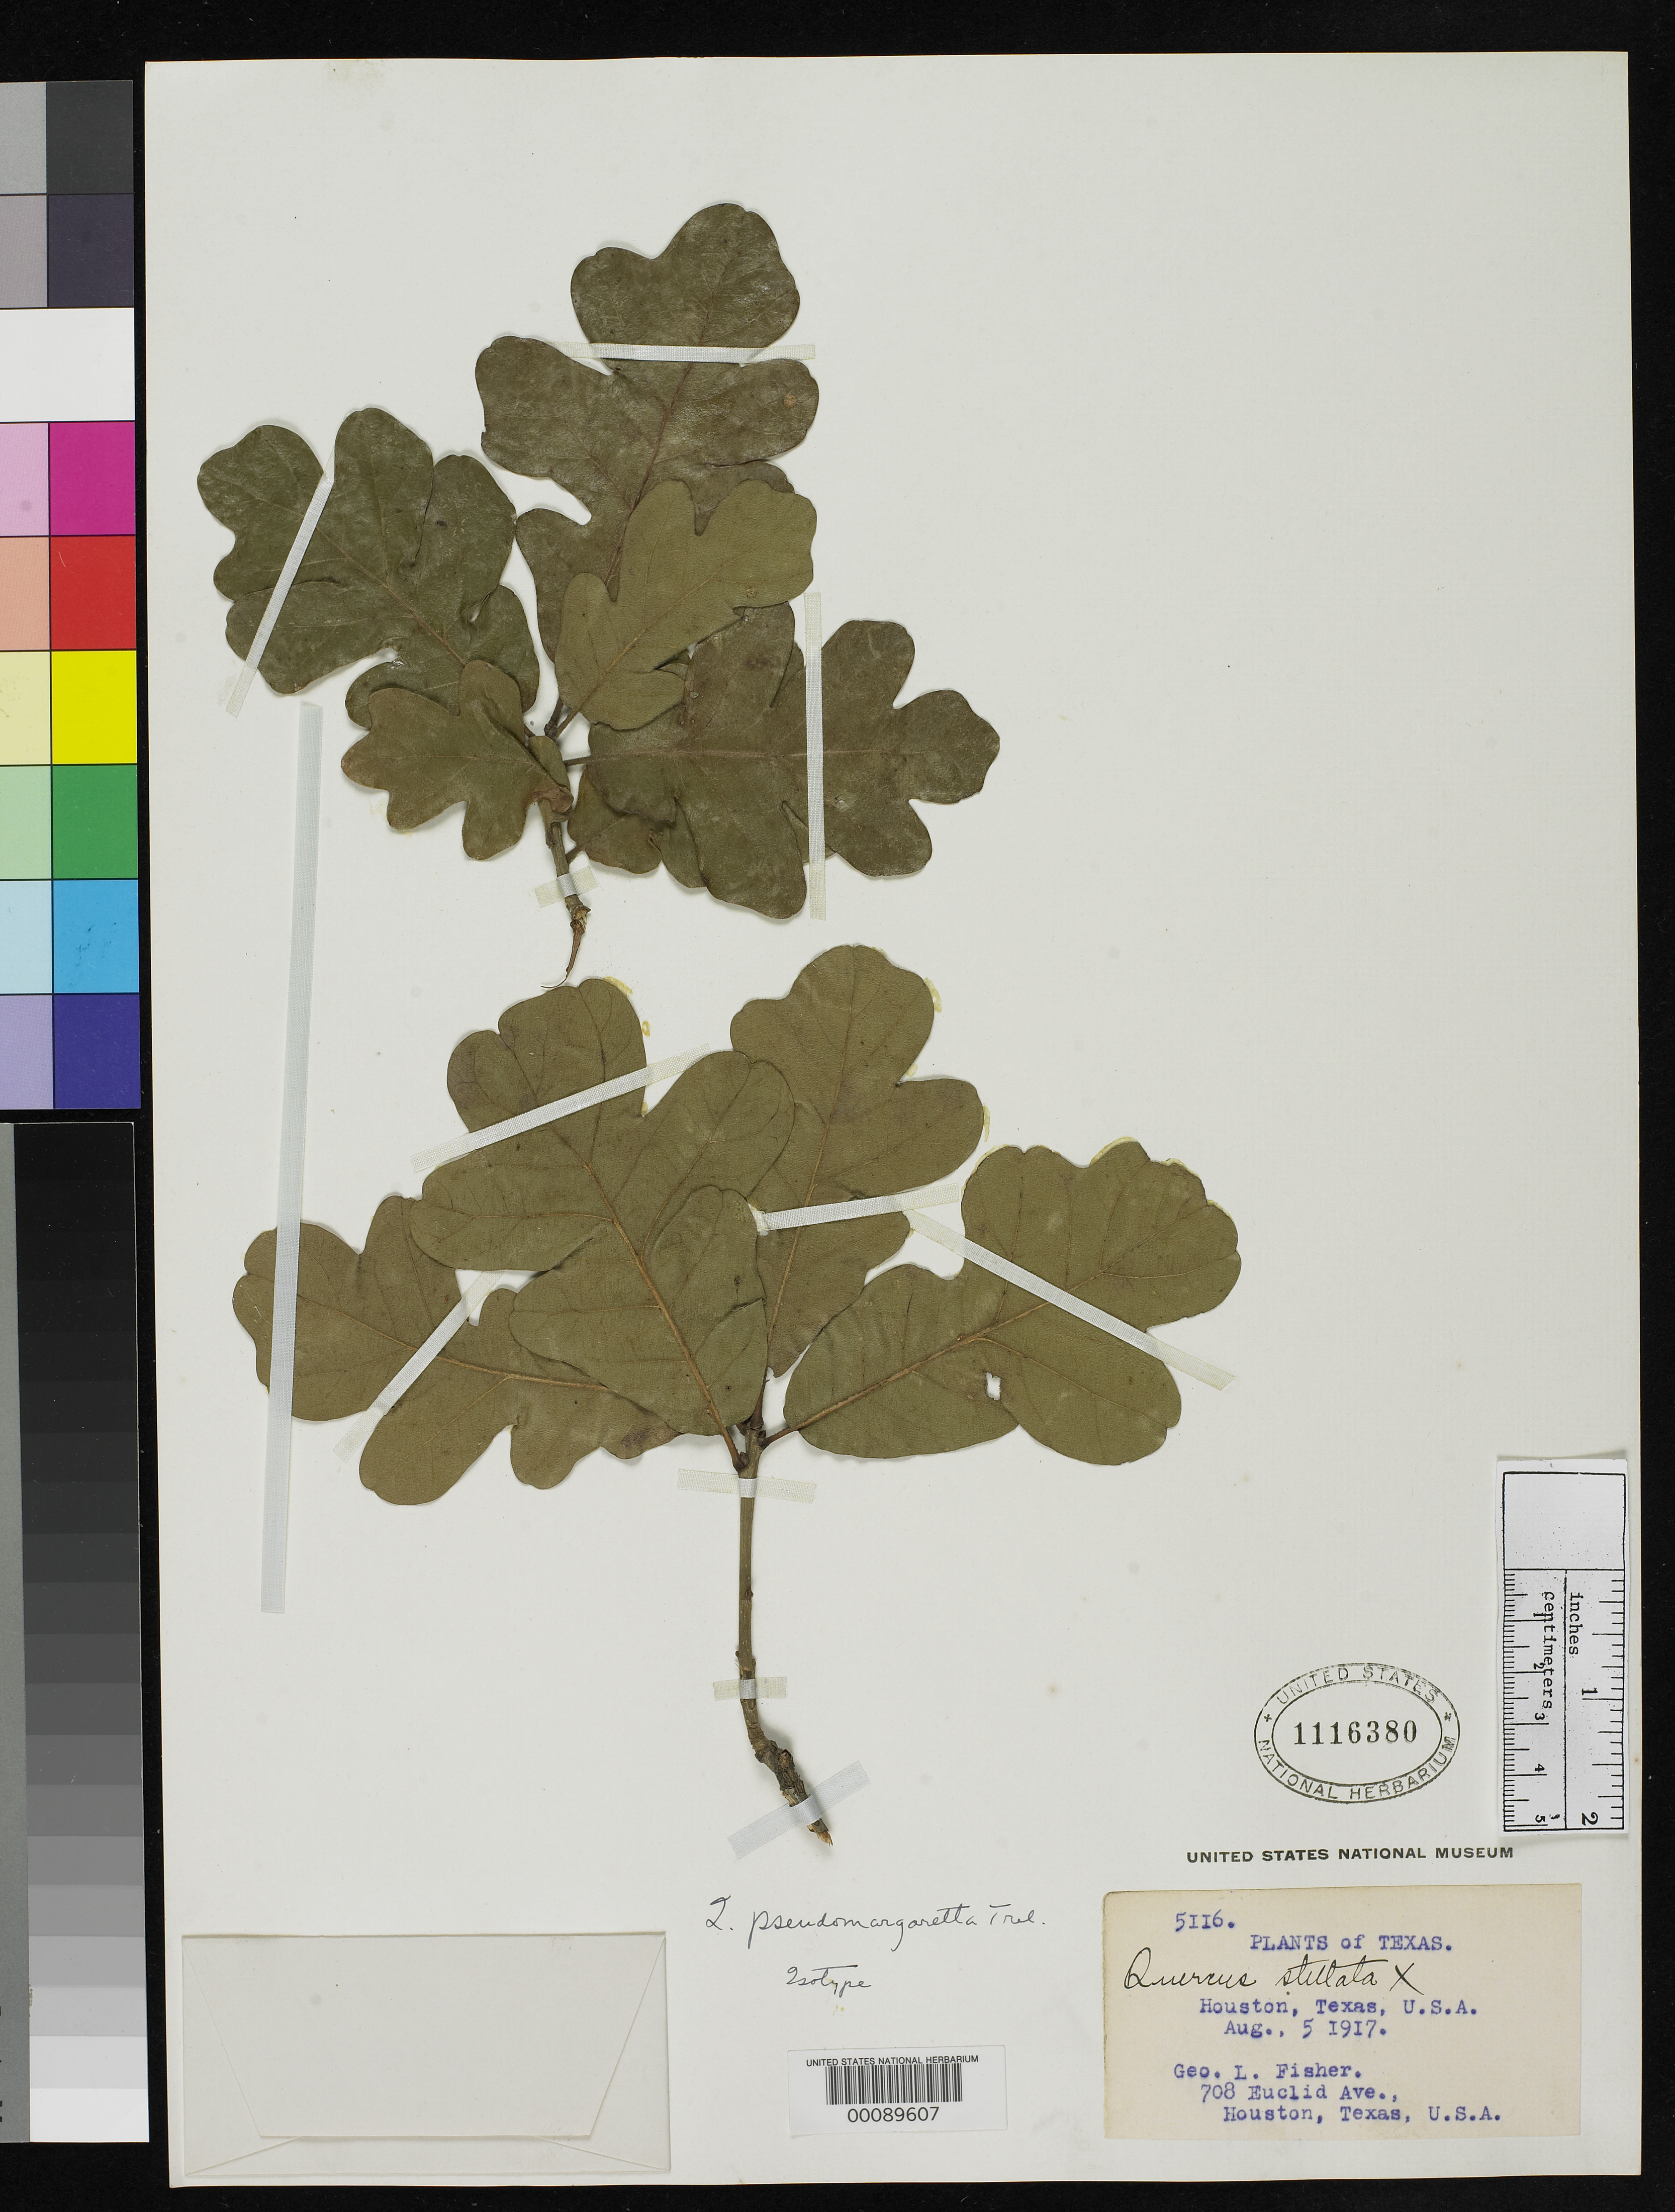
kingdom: Plantae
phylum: Tracheophyta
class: Magnoliopsida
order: Fagales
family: Fagaceae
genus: Quercus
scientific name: Quercus x pseudomargaretta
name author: Trel.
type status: Isotype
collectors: G. L. Fisher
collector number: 5116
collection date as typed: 05 Aug 1917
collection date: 1917-08-05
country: United States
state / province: Texas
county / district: Harris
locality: Houston.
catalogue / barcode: US 1116380